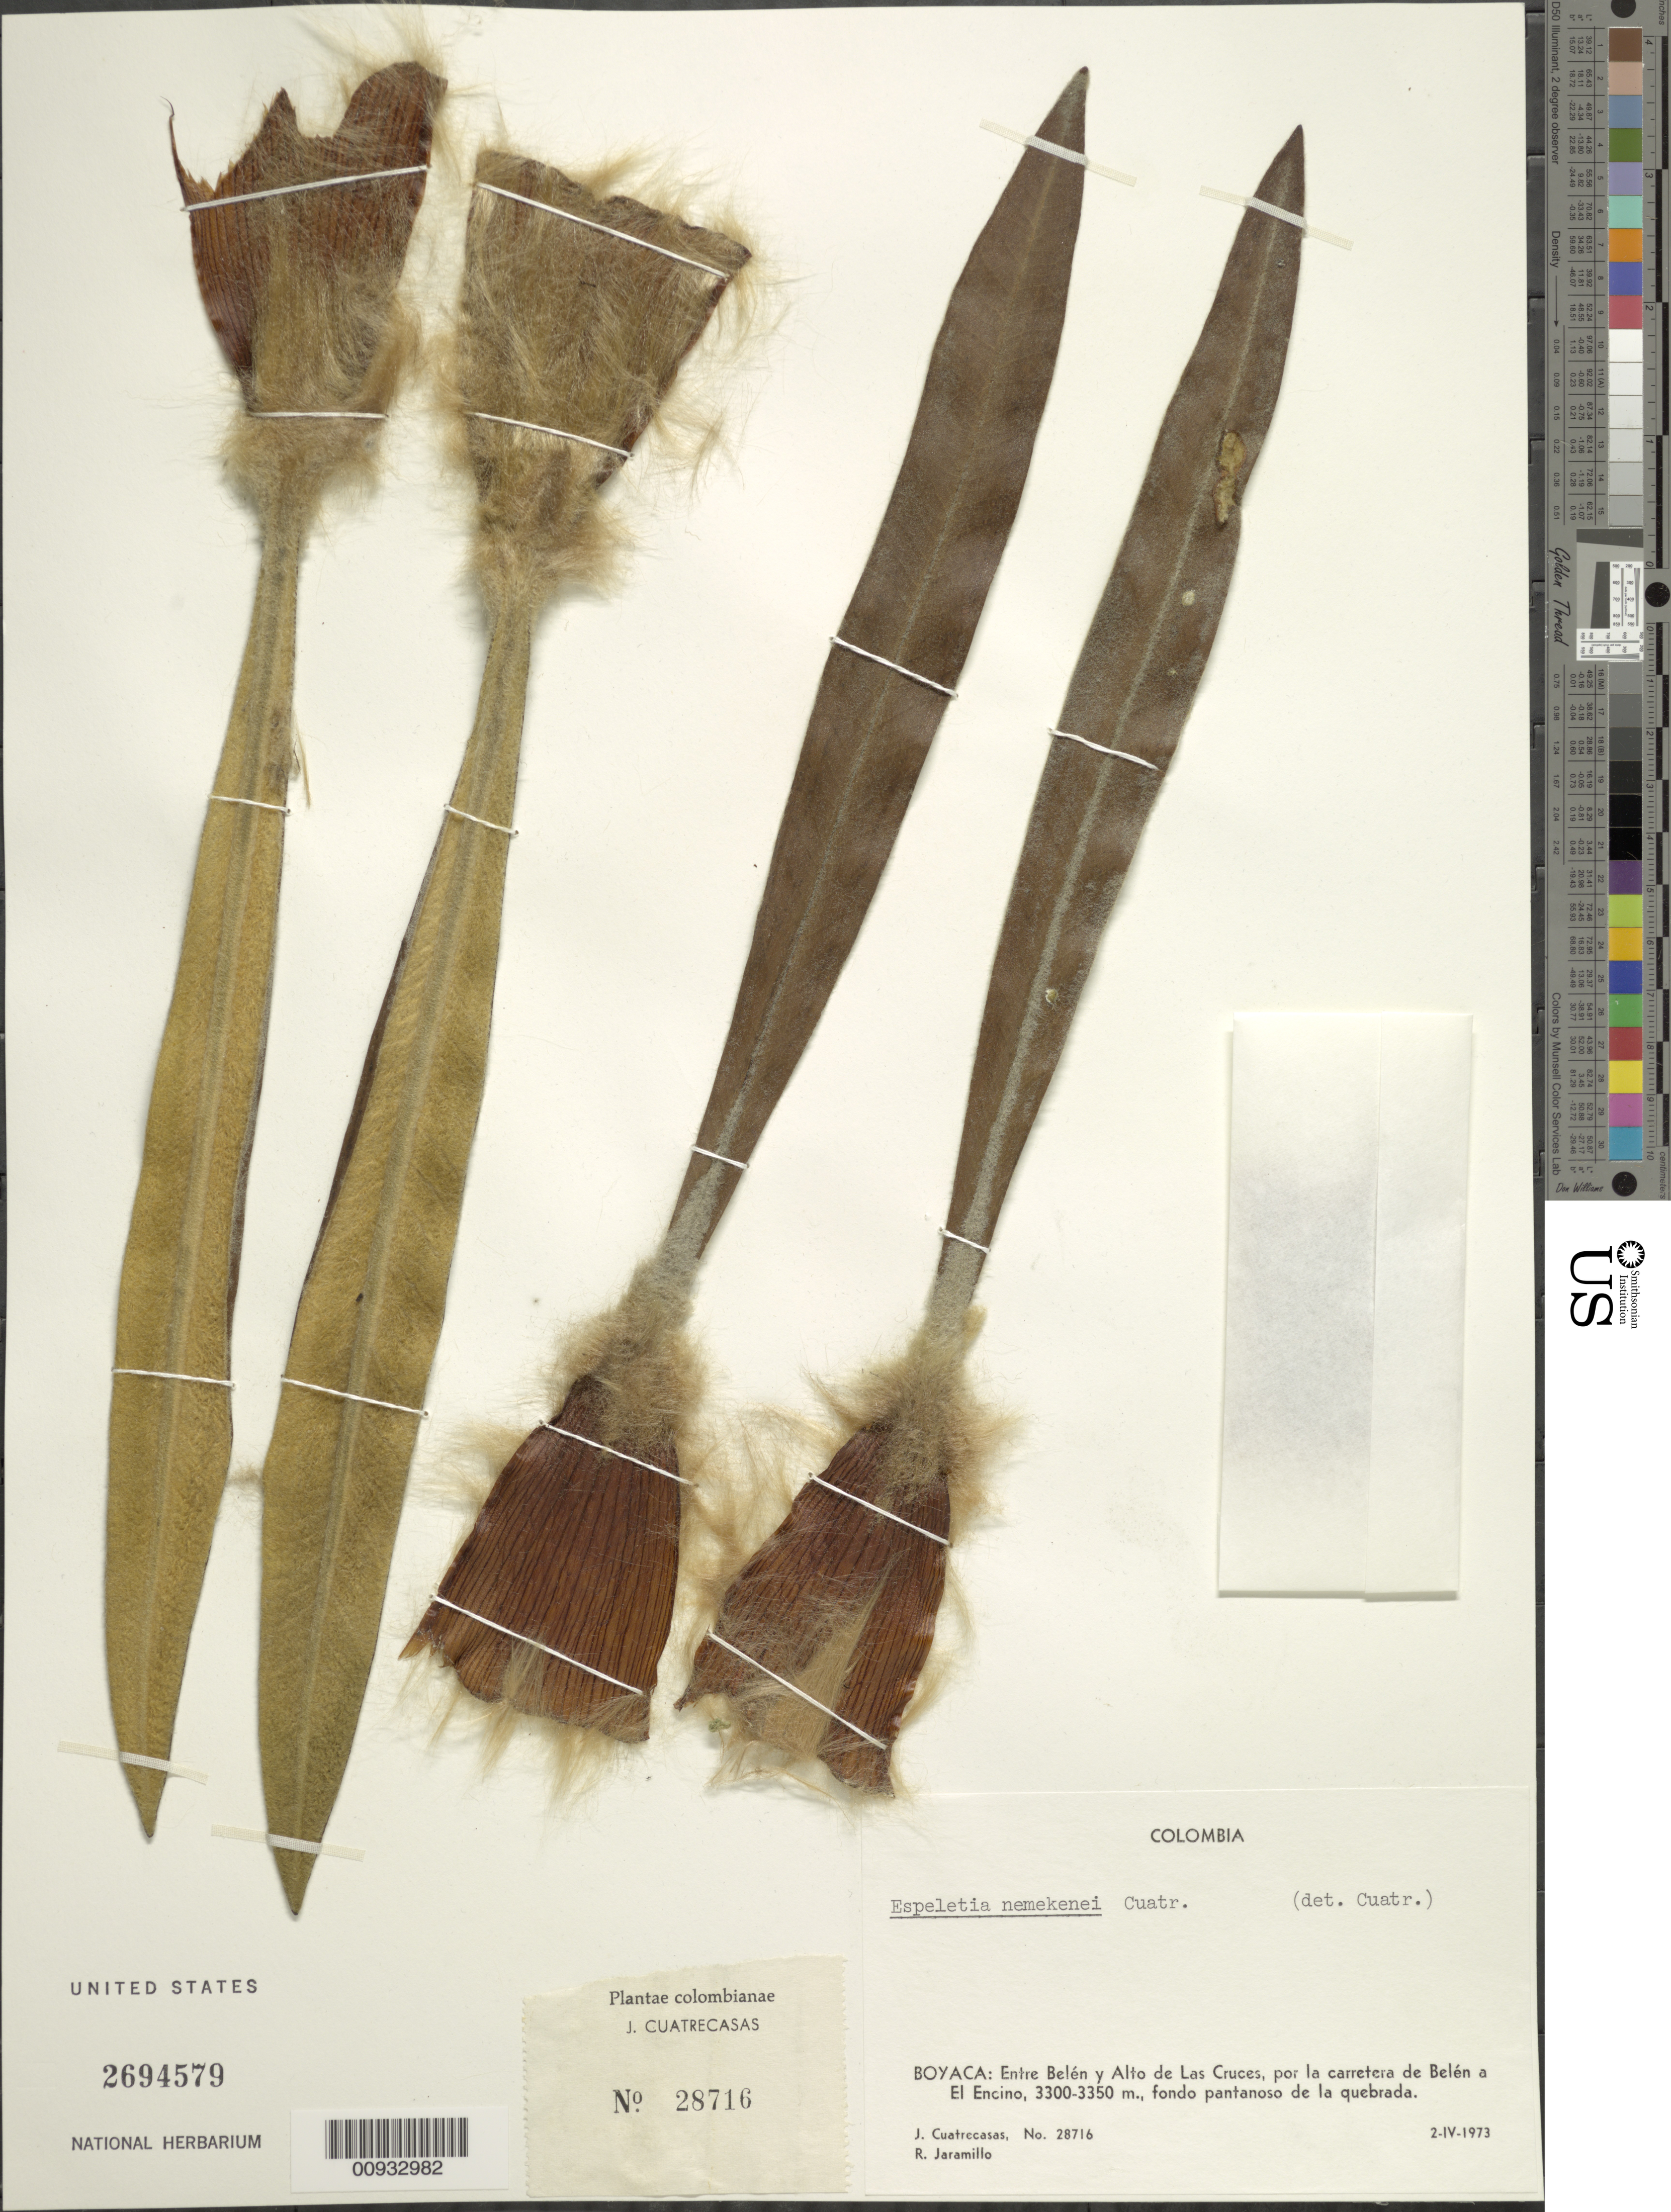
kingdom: Plantae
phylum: Tracheophyta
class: Magnoliopsida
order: Asterales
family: Asteraceae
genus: Espeletia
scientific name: Espeletia nemekenei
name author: Cuatrec.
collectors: J. Cuatrecasas & R. Jaramillo M.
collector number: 28716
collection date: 1973-04-02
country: Colombia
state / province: Boyacá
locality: Entre Belen y Alto de Las Cruces, por la carretera de Belen a El Encino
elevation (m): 3300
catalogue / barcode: US 2694579